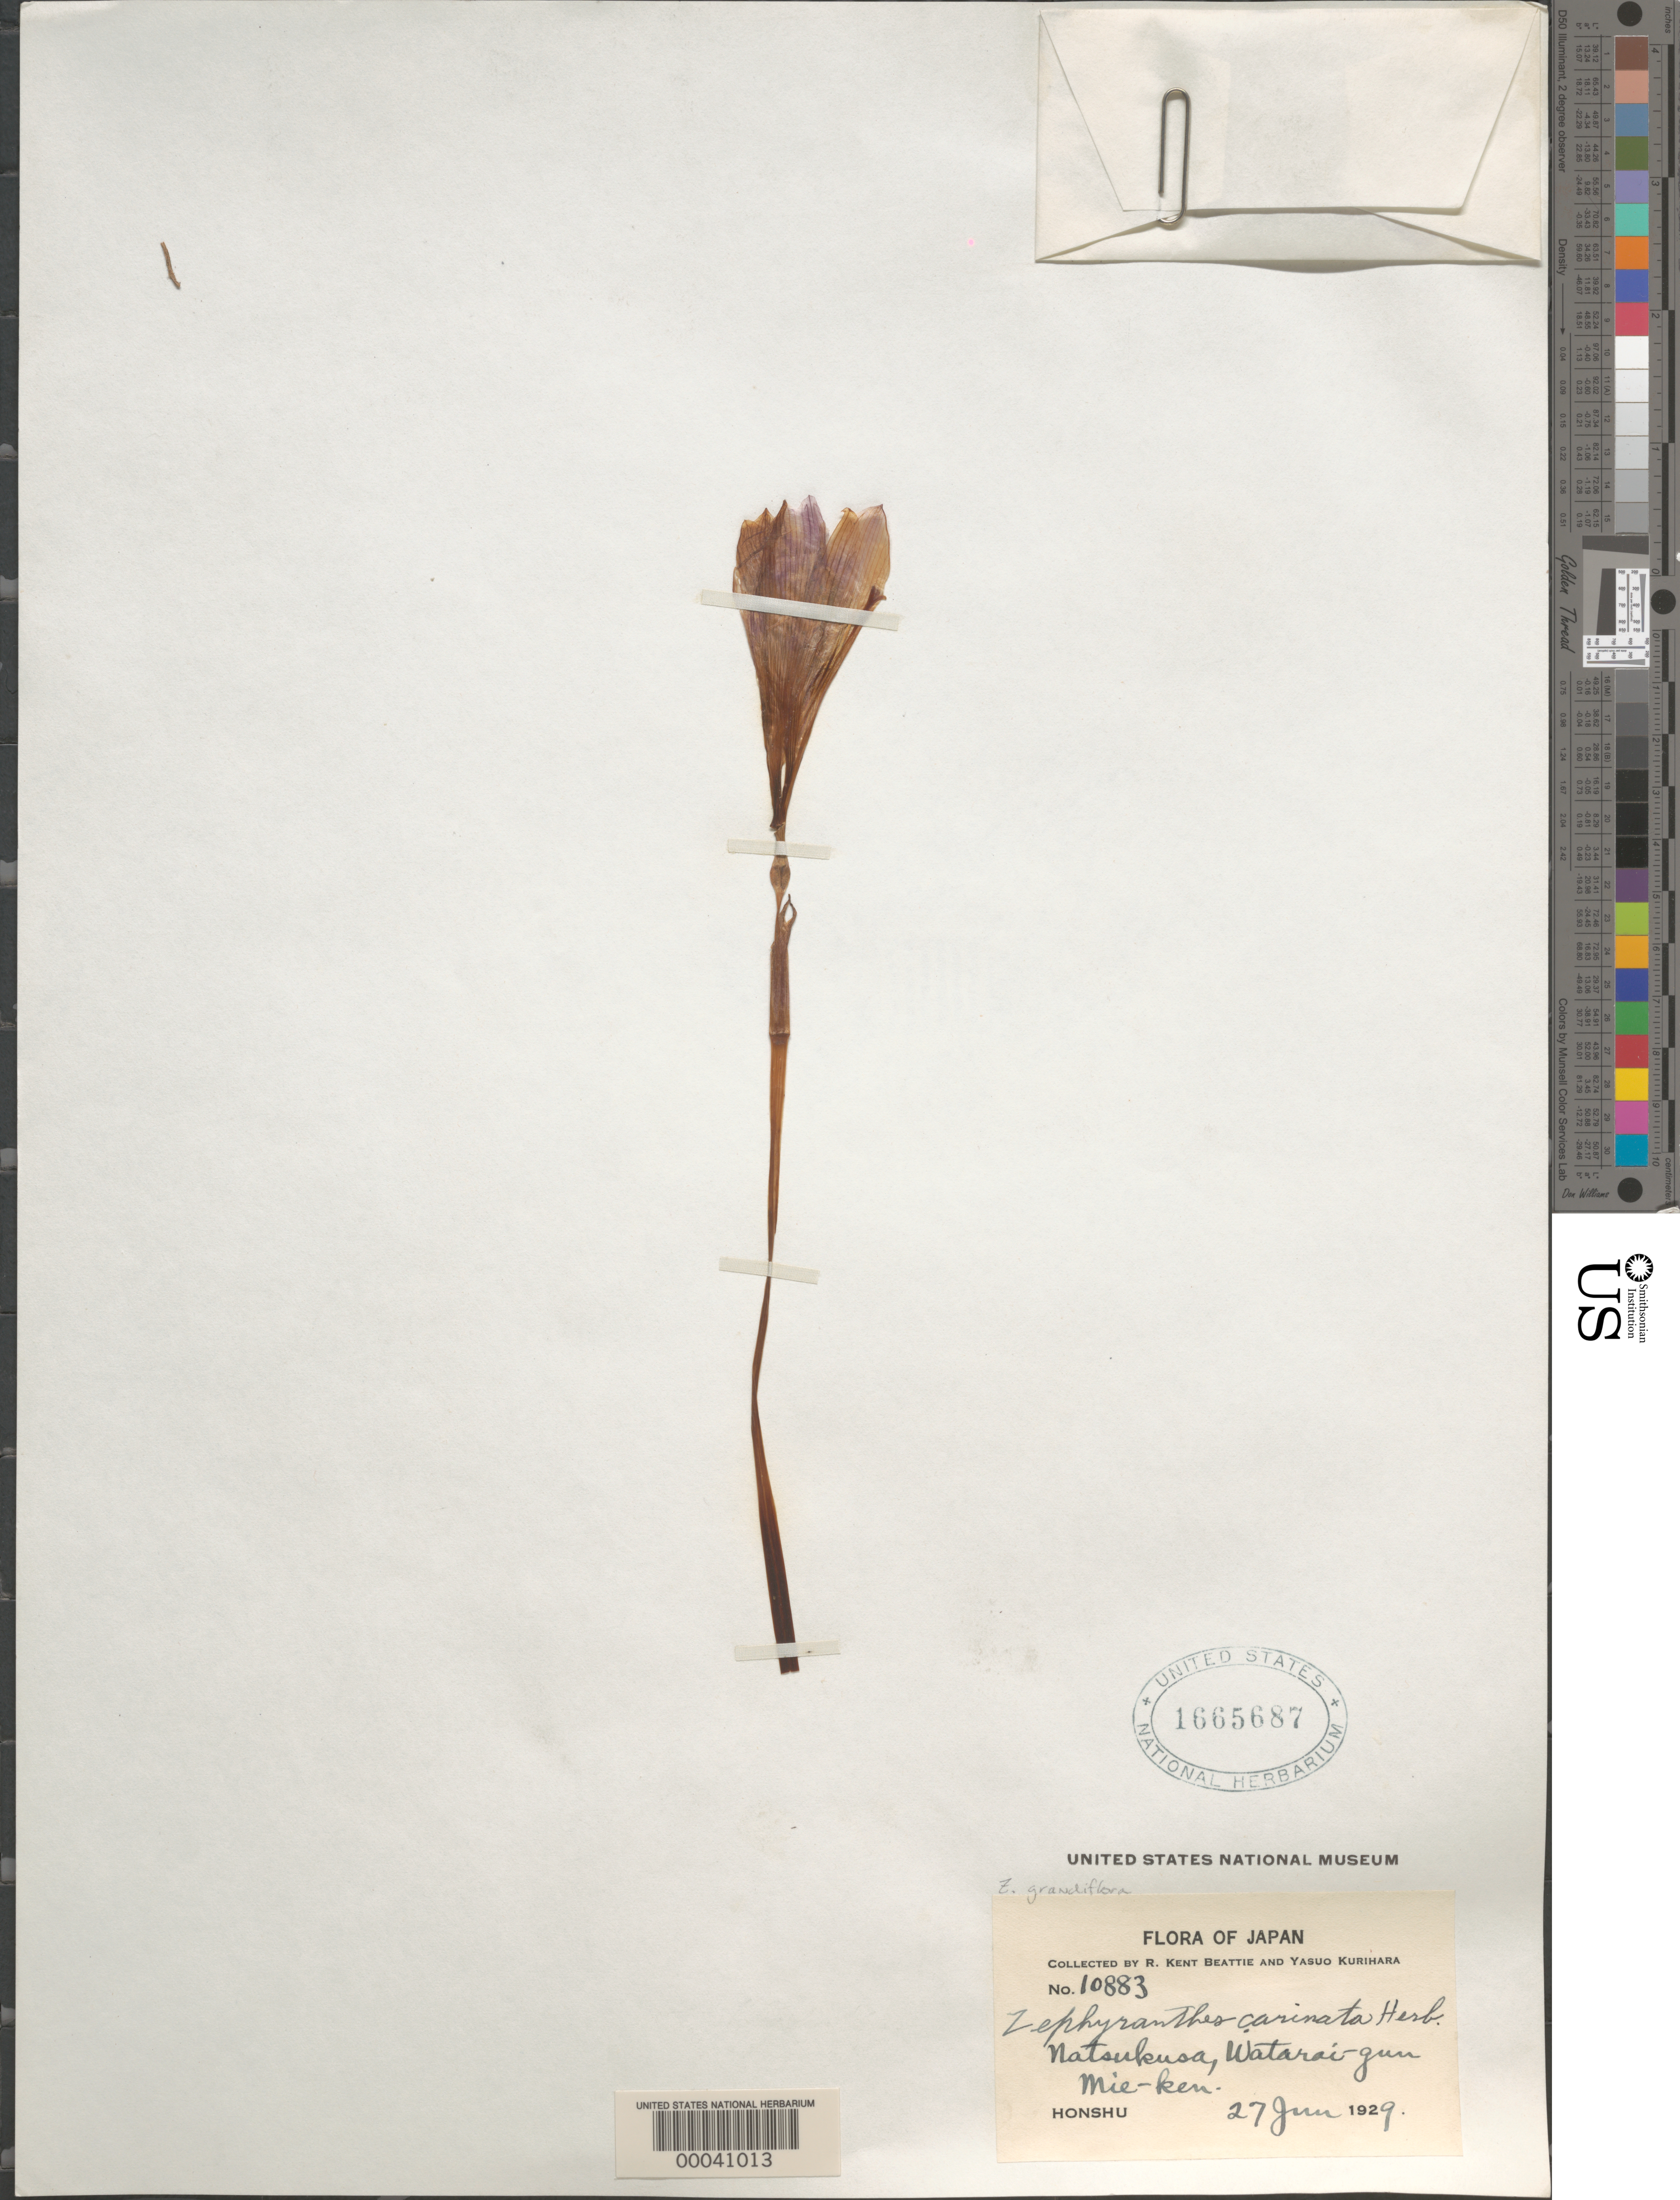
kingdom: Plantae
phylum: Tracheophyta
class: Liliopsida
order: Asparagales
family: Amaryllidaceae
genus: Zephyranthes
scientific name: Zephyranthes grandiflora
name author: Lindl.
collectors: R. K. Beattie & Y. Kurihara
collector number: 10883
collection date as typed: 27 Jun 1929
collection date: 1929-06-27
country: Japan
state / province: Mie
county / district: Watarai-gun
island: Honshu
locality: Honshu isl., natsukusa, watarai-gun, mie-ken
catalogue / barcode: US 1665687